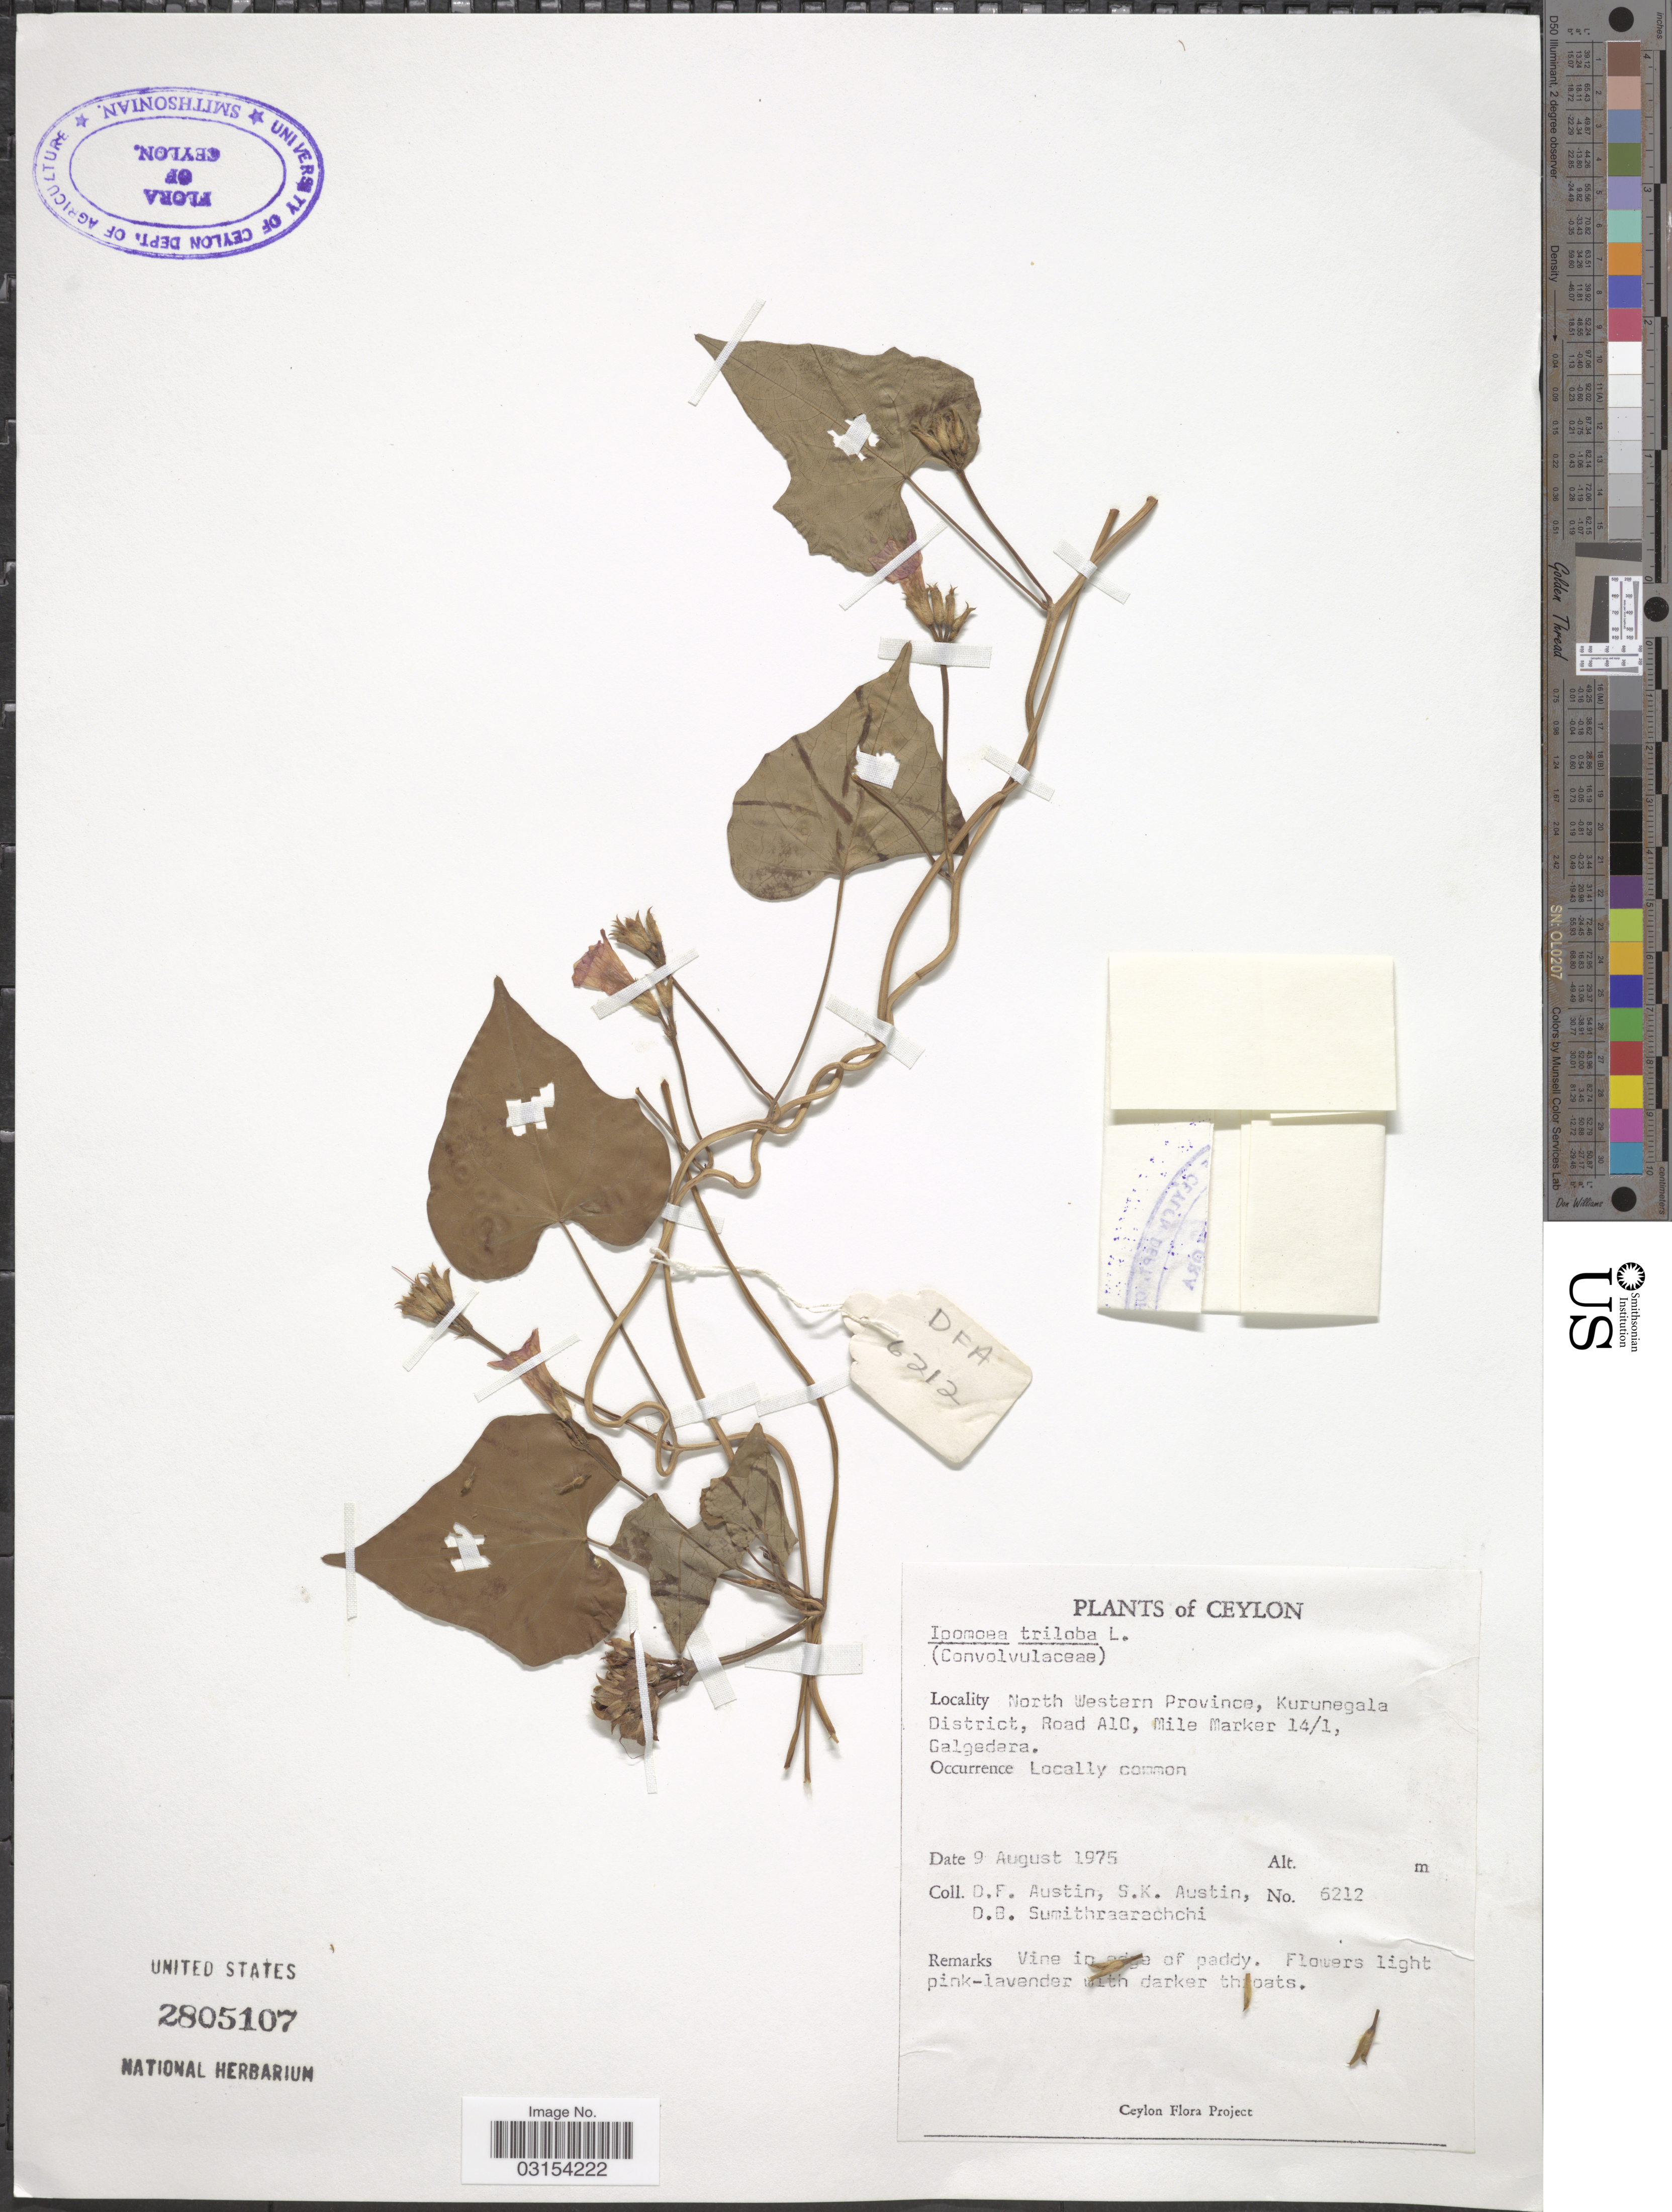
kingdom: Plantae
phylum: Tracheophyta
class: Magnoliopsida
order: Solanales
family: Convolvulaceae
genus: Ipomoea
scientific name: Ipomoea triloba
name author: L.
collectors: D. Austin, S. Austin & D. B. Sumithraarachchi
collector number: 6212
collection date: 1975-08-09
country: Sri Lanka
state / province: North Western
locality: Ceylon, North Western Province, Kurunegala District, Road A10, Mile Marker 14/1 Galgedara.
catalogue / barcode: US 2805107